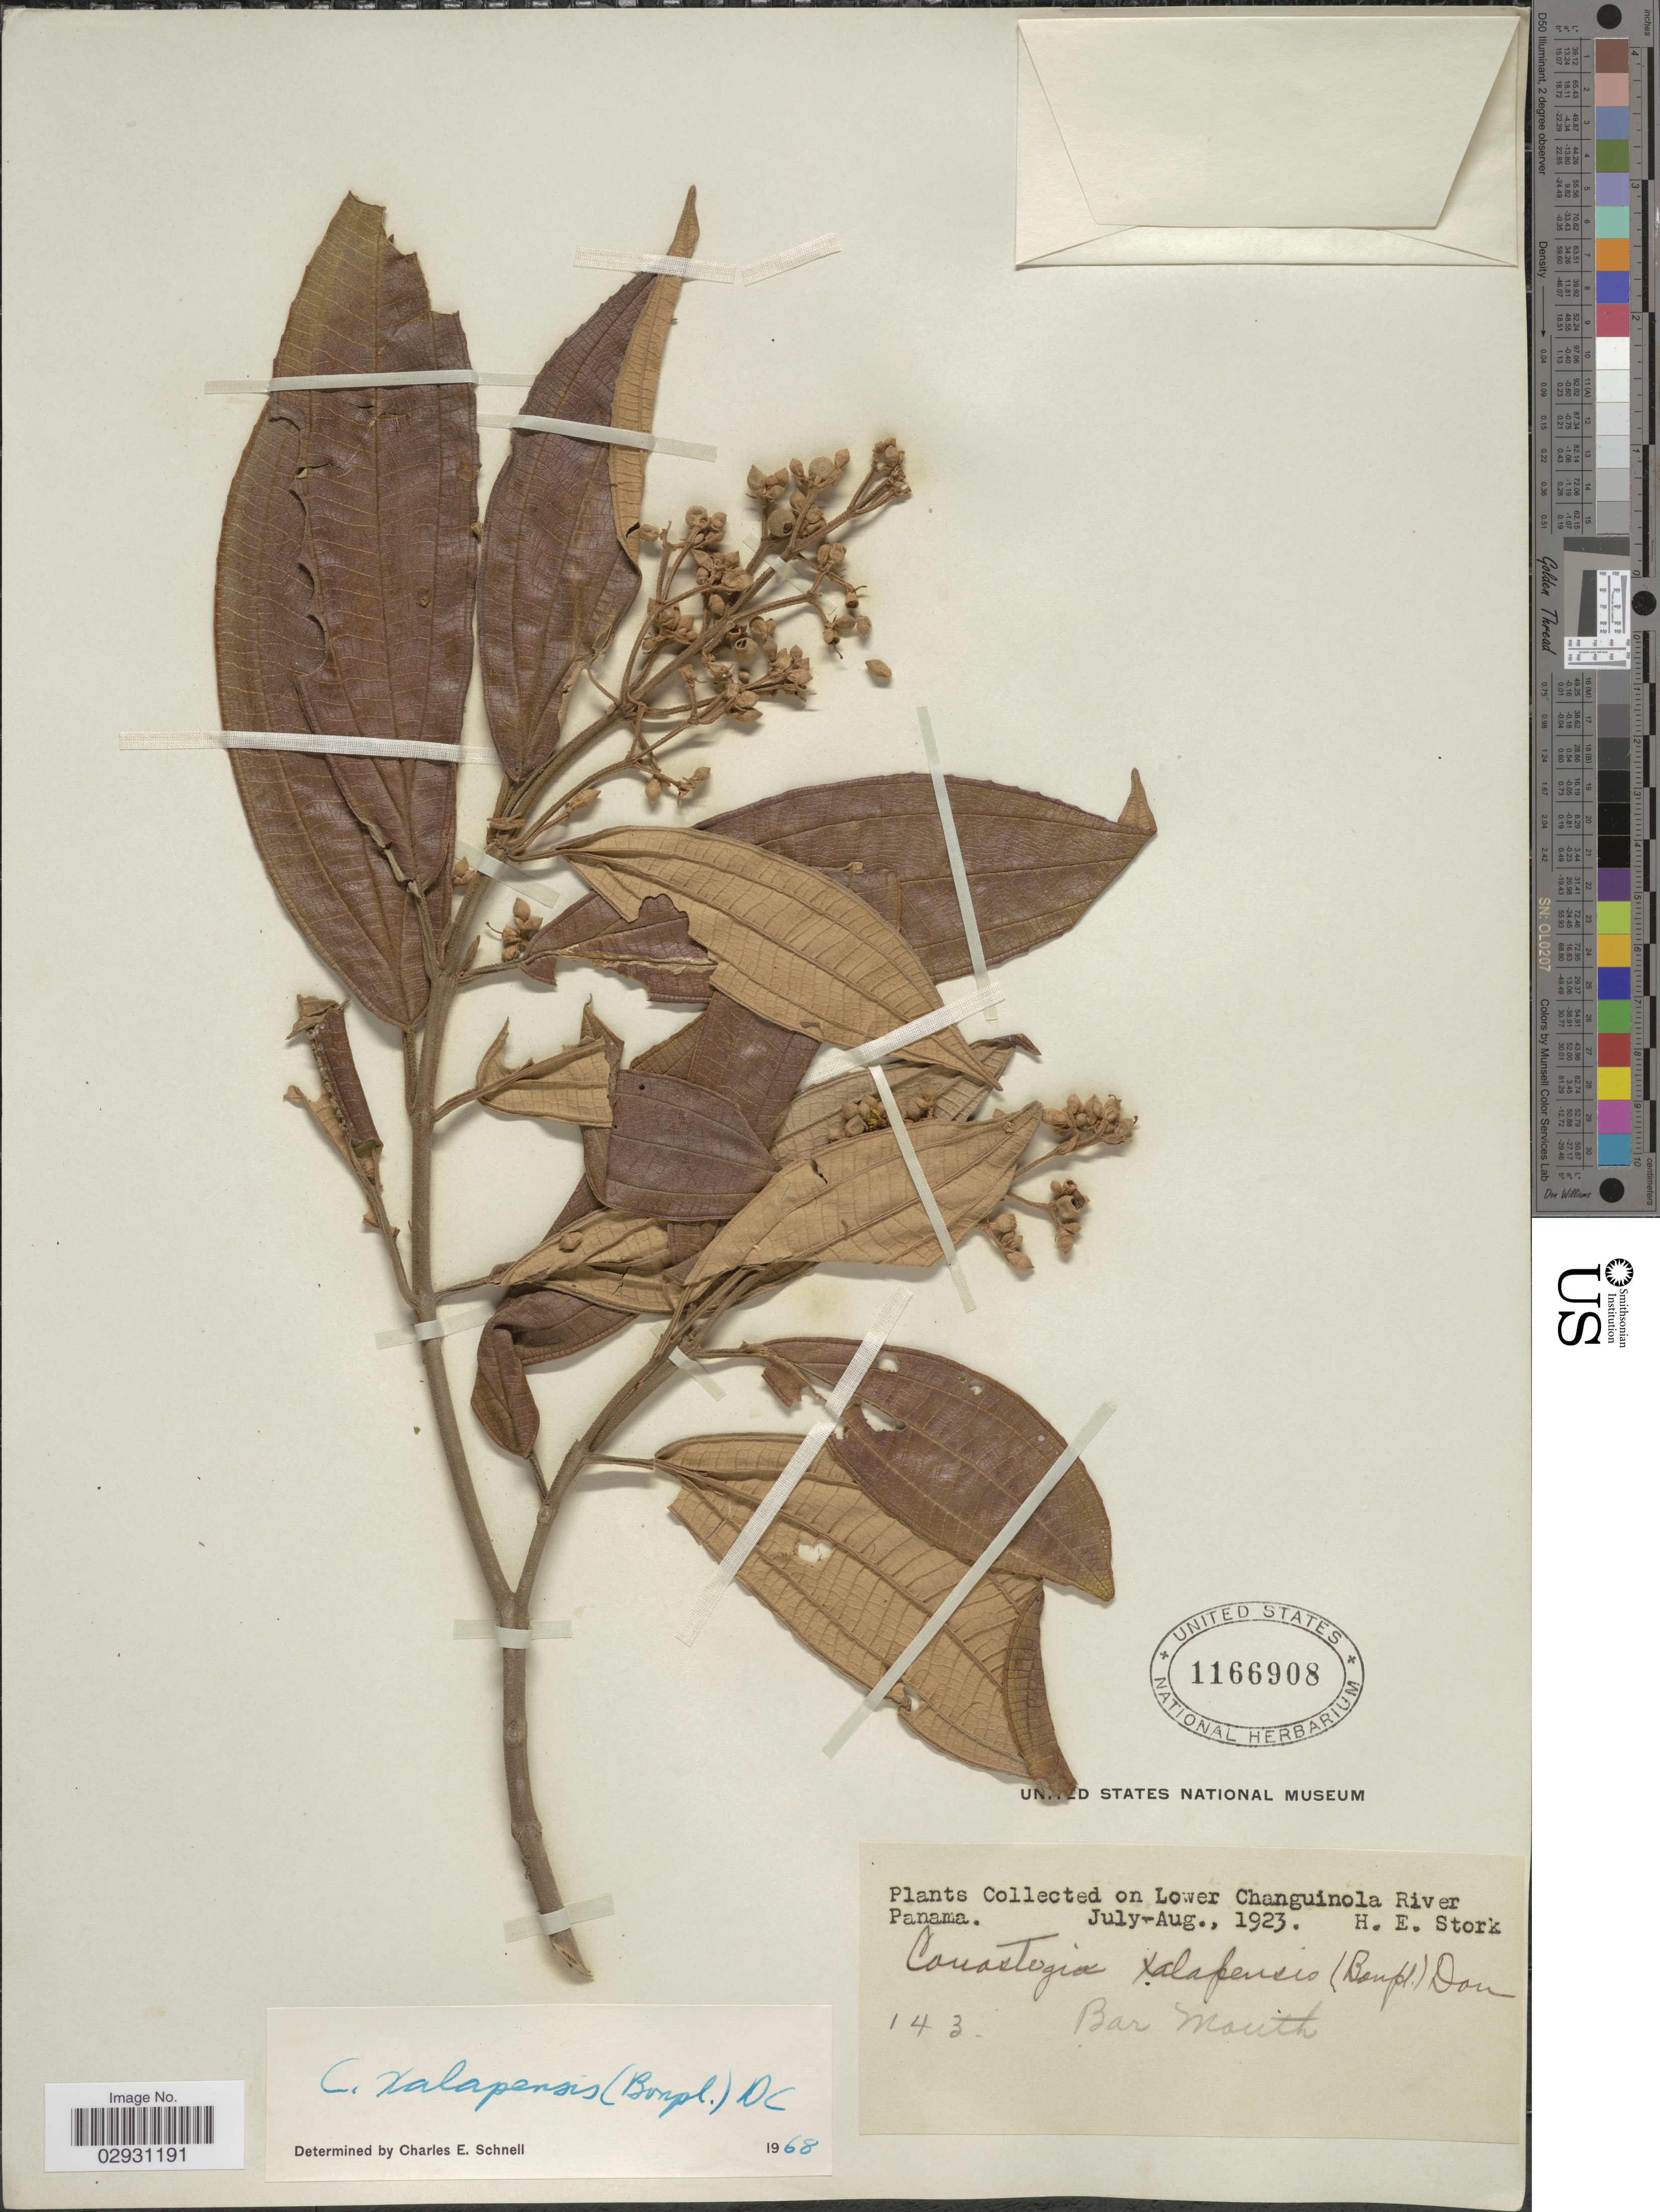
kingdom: Plantae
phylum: Tracheophyta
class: Magnoliopsida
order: Myrtales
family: Melastomataceae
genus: Conostegia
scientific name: Conostegia quadrangularis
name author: Schltdl. ex Steud.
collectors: H. E. Stork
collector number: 143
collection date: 1923-07/1923-08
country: Panama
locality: On Lower Changuinola River.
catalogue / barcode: US 1166908